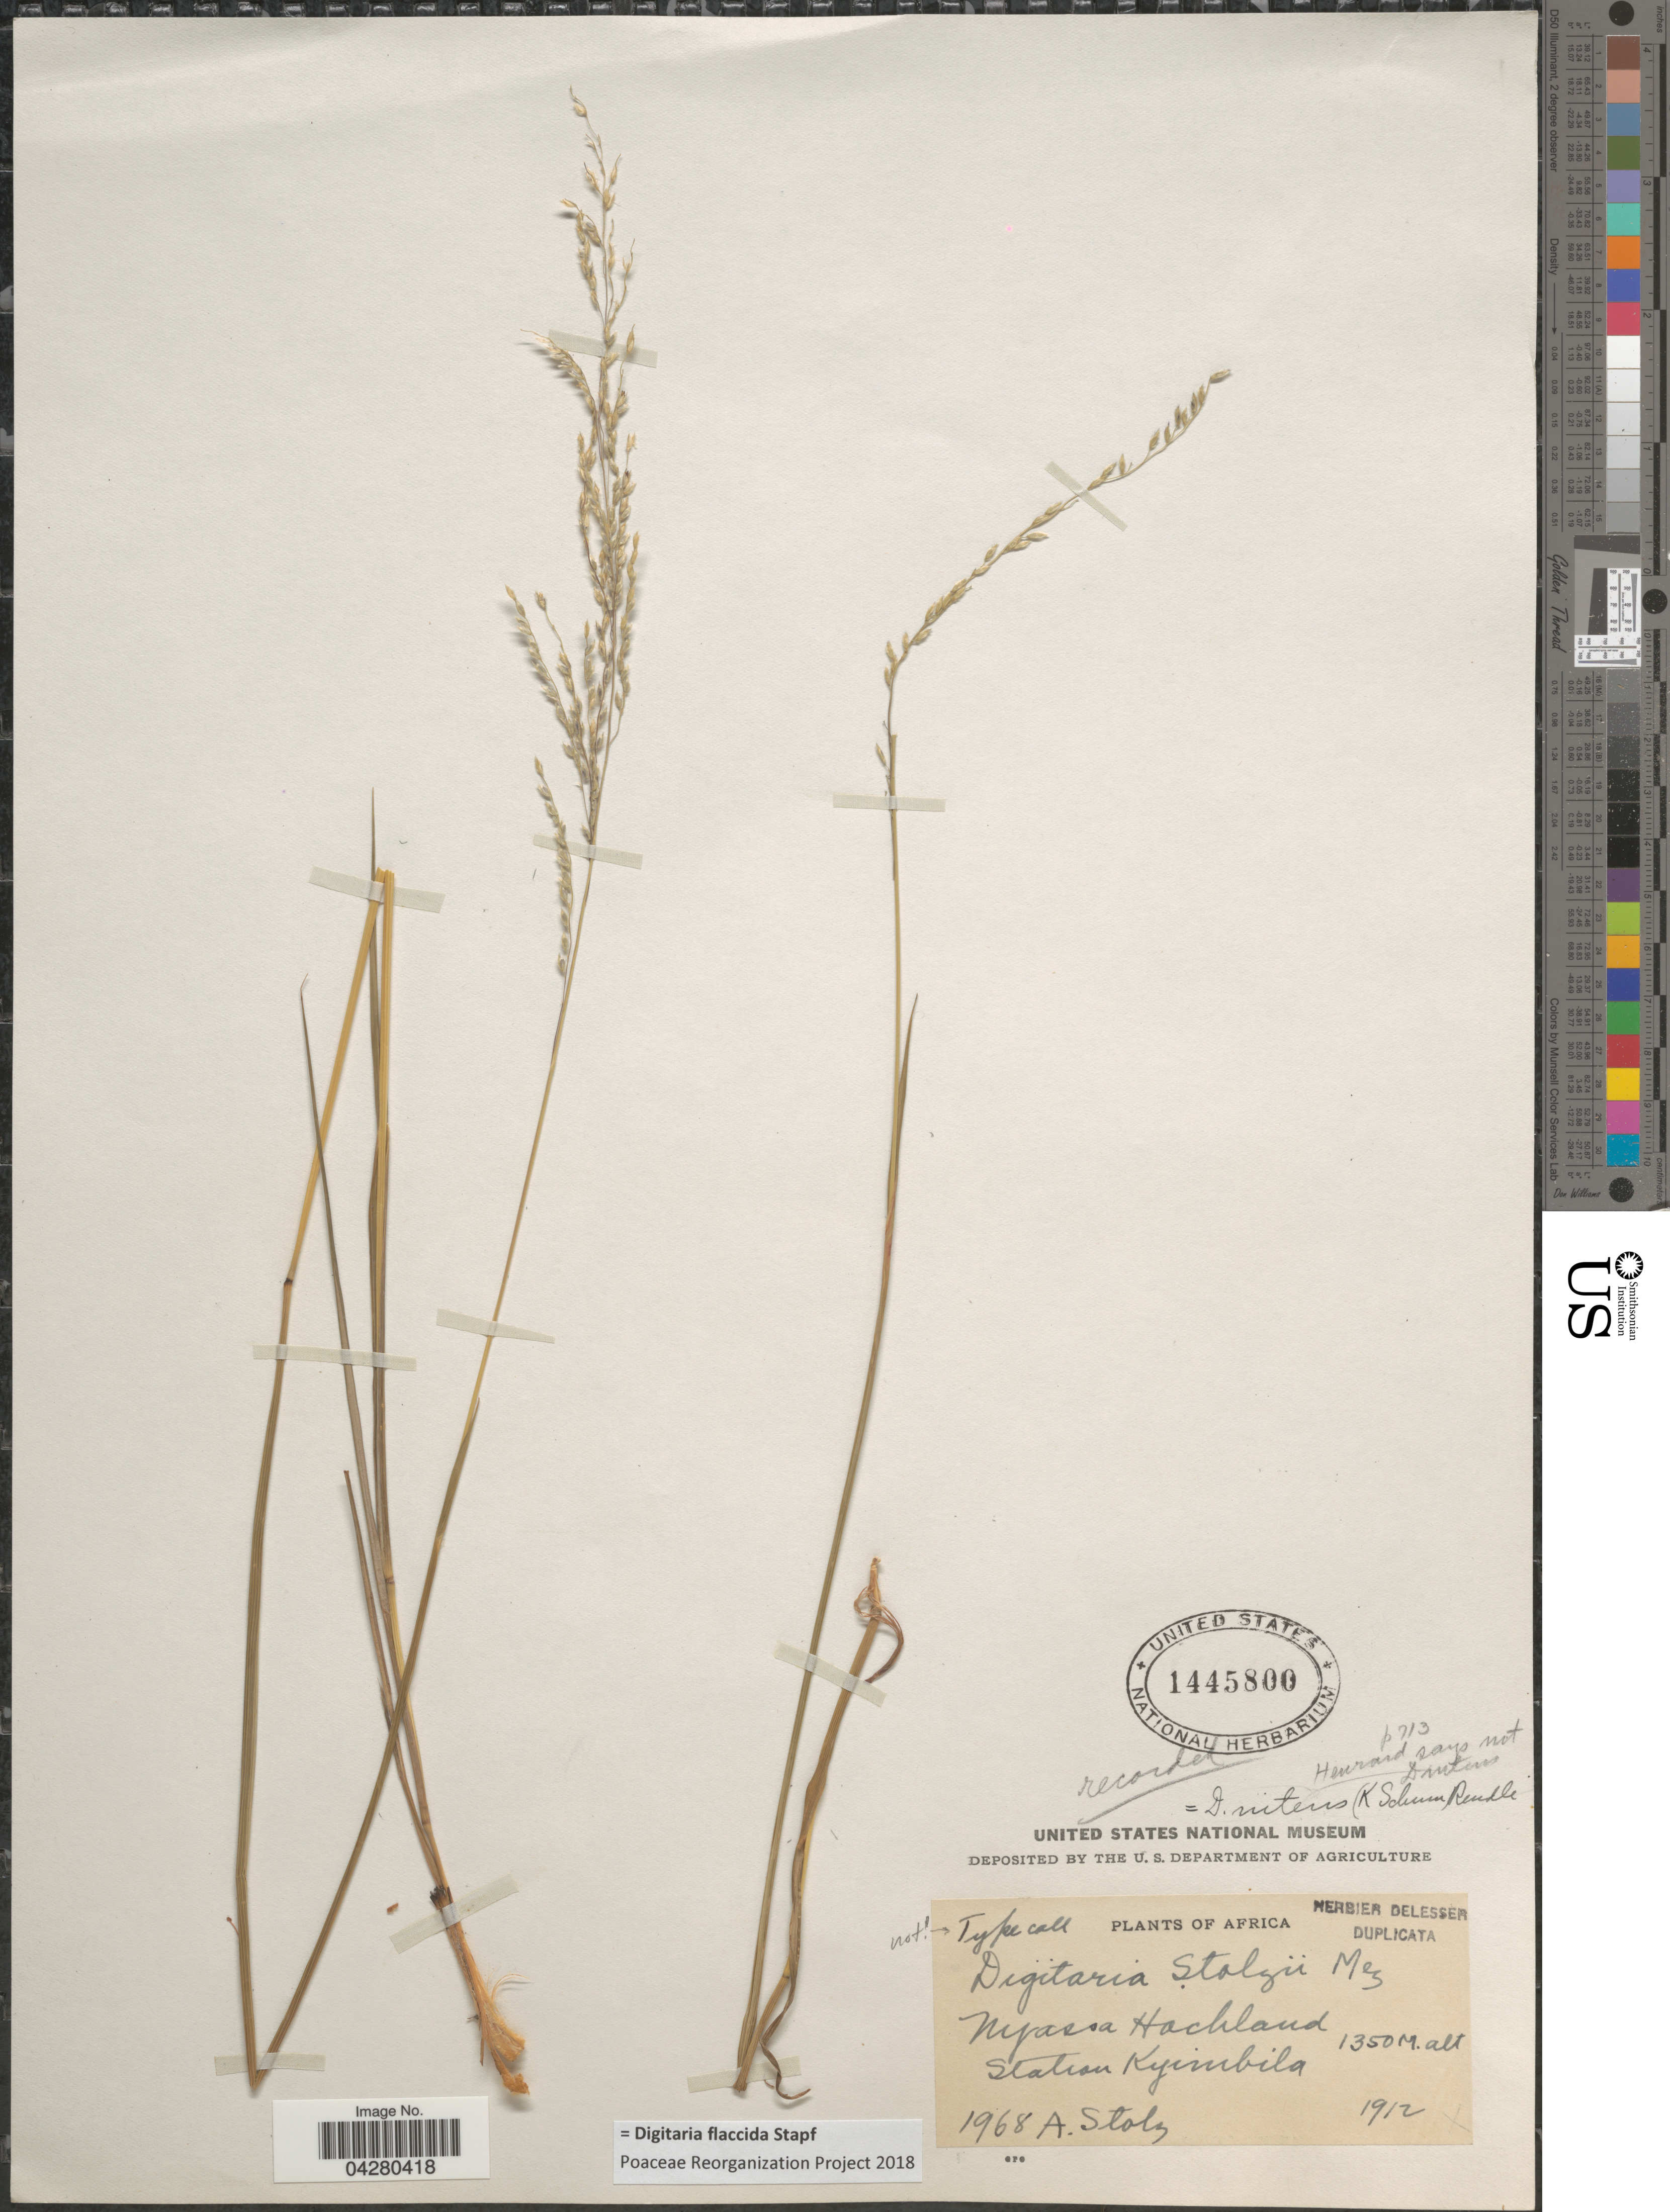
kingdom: Plantae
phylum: Tracheophyta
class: Liliopsida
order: Poales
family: Poaceae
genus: Digitaria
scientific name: Digitaria flaccida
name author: Stapf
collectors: A. Stolz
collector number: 1968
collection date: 1912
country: Tanzania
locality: Nyassa Hachland. Station Kyimbila.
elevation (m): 1350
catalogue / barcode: US 1445800